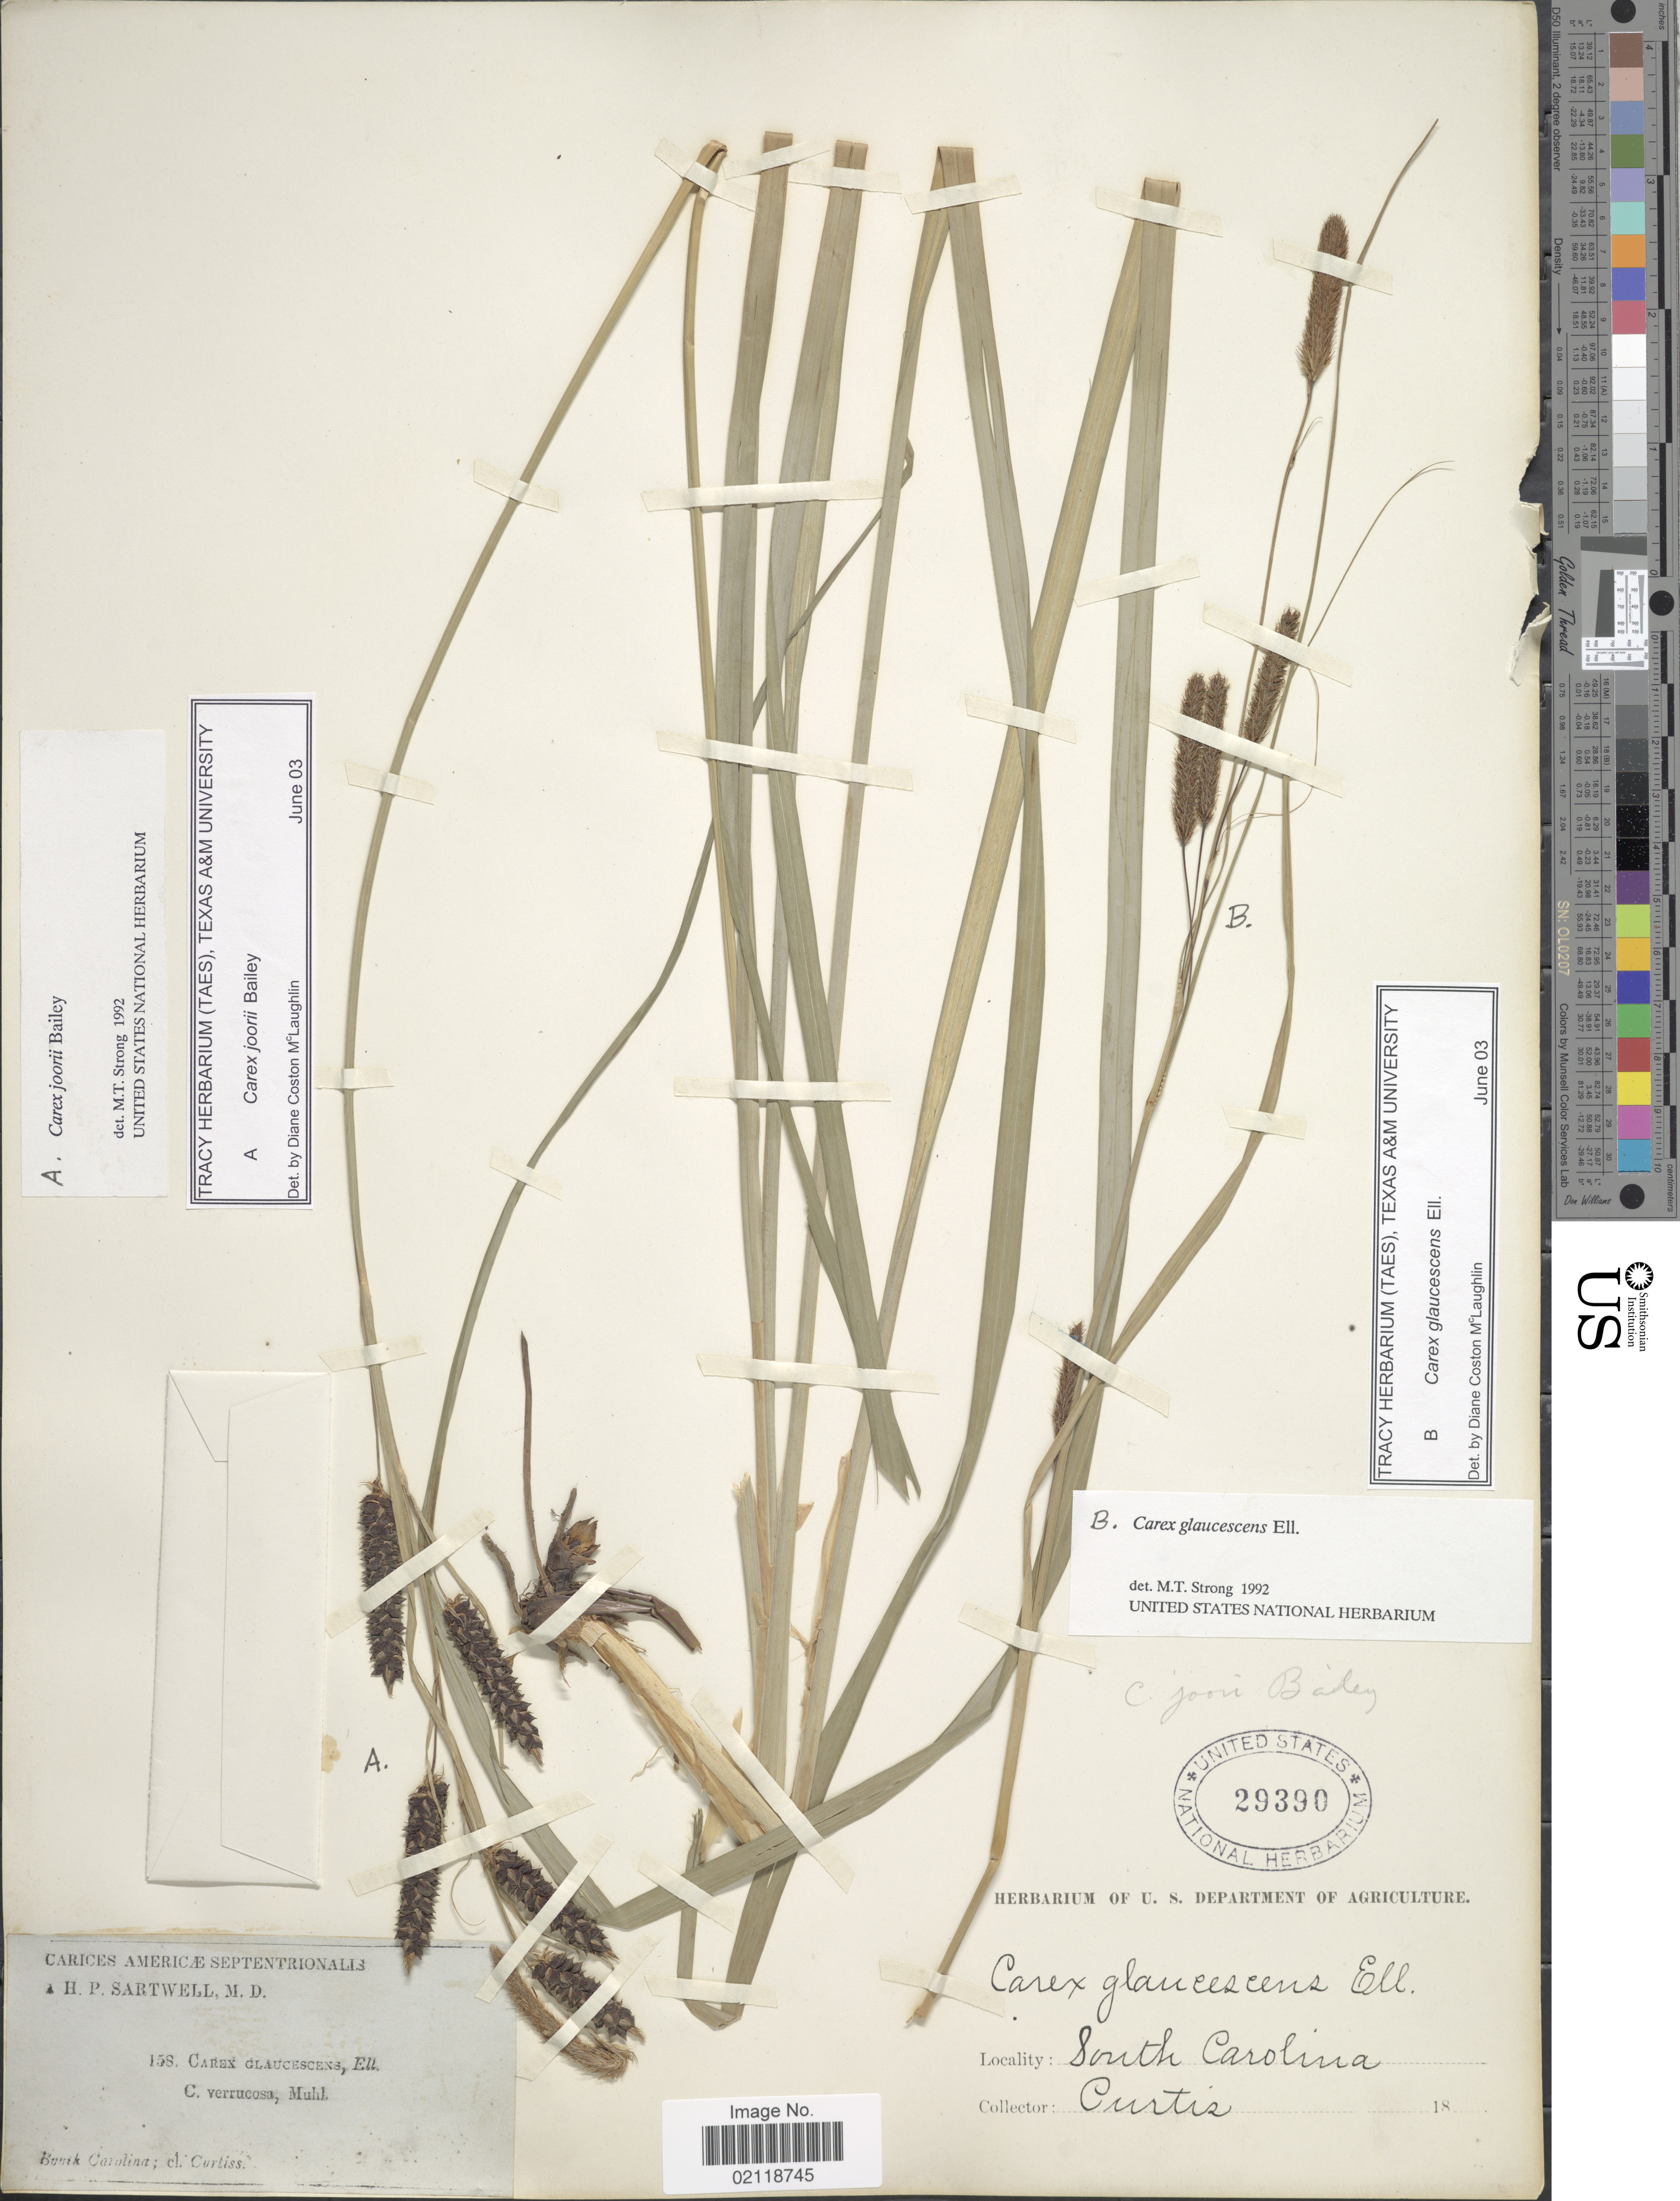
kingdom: Plantae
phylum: Tracheophyta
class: Liliopsida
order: Poales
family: Cyperaceae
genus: Carex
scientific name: Carex joorii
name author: L.H. Bailey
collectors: -. Curtiss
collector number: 158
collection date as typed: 18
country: United States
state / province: South Carolina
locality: Carices Americae Septentrionalis.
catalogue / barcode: US 29390